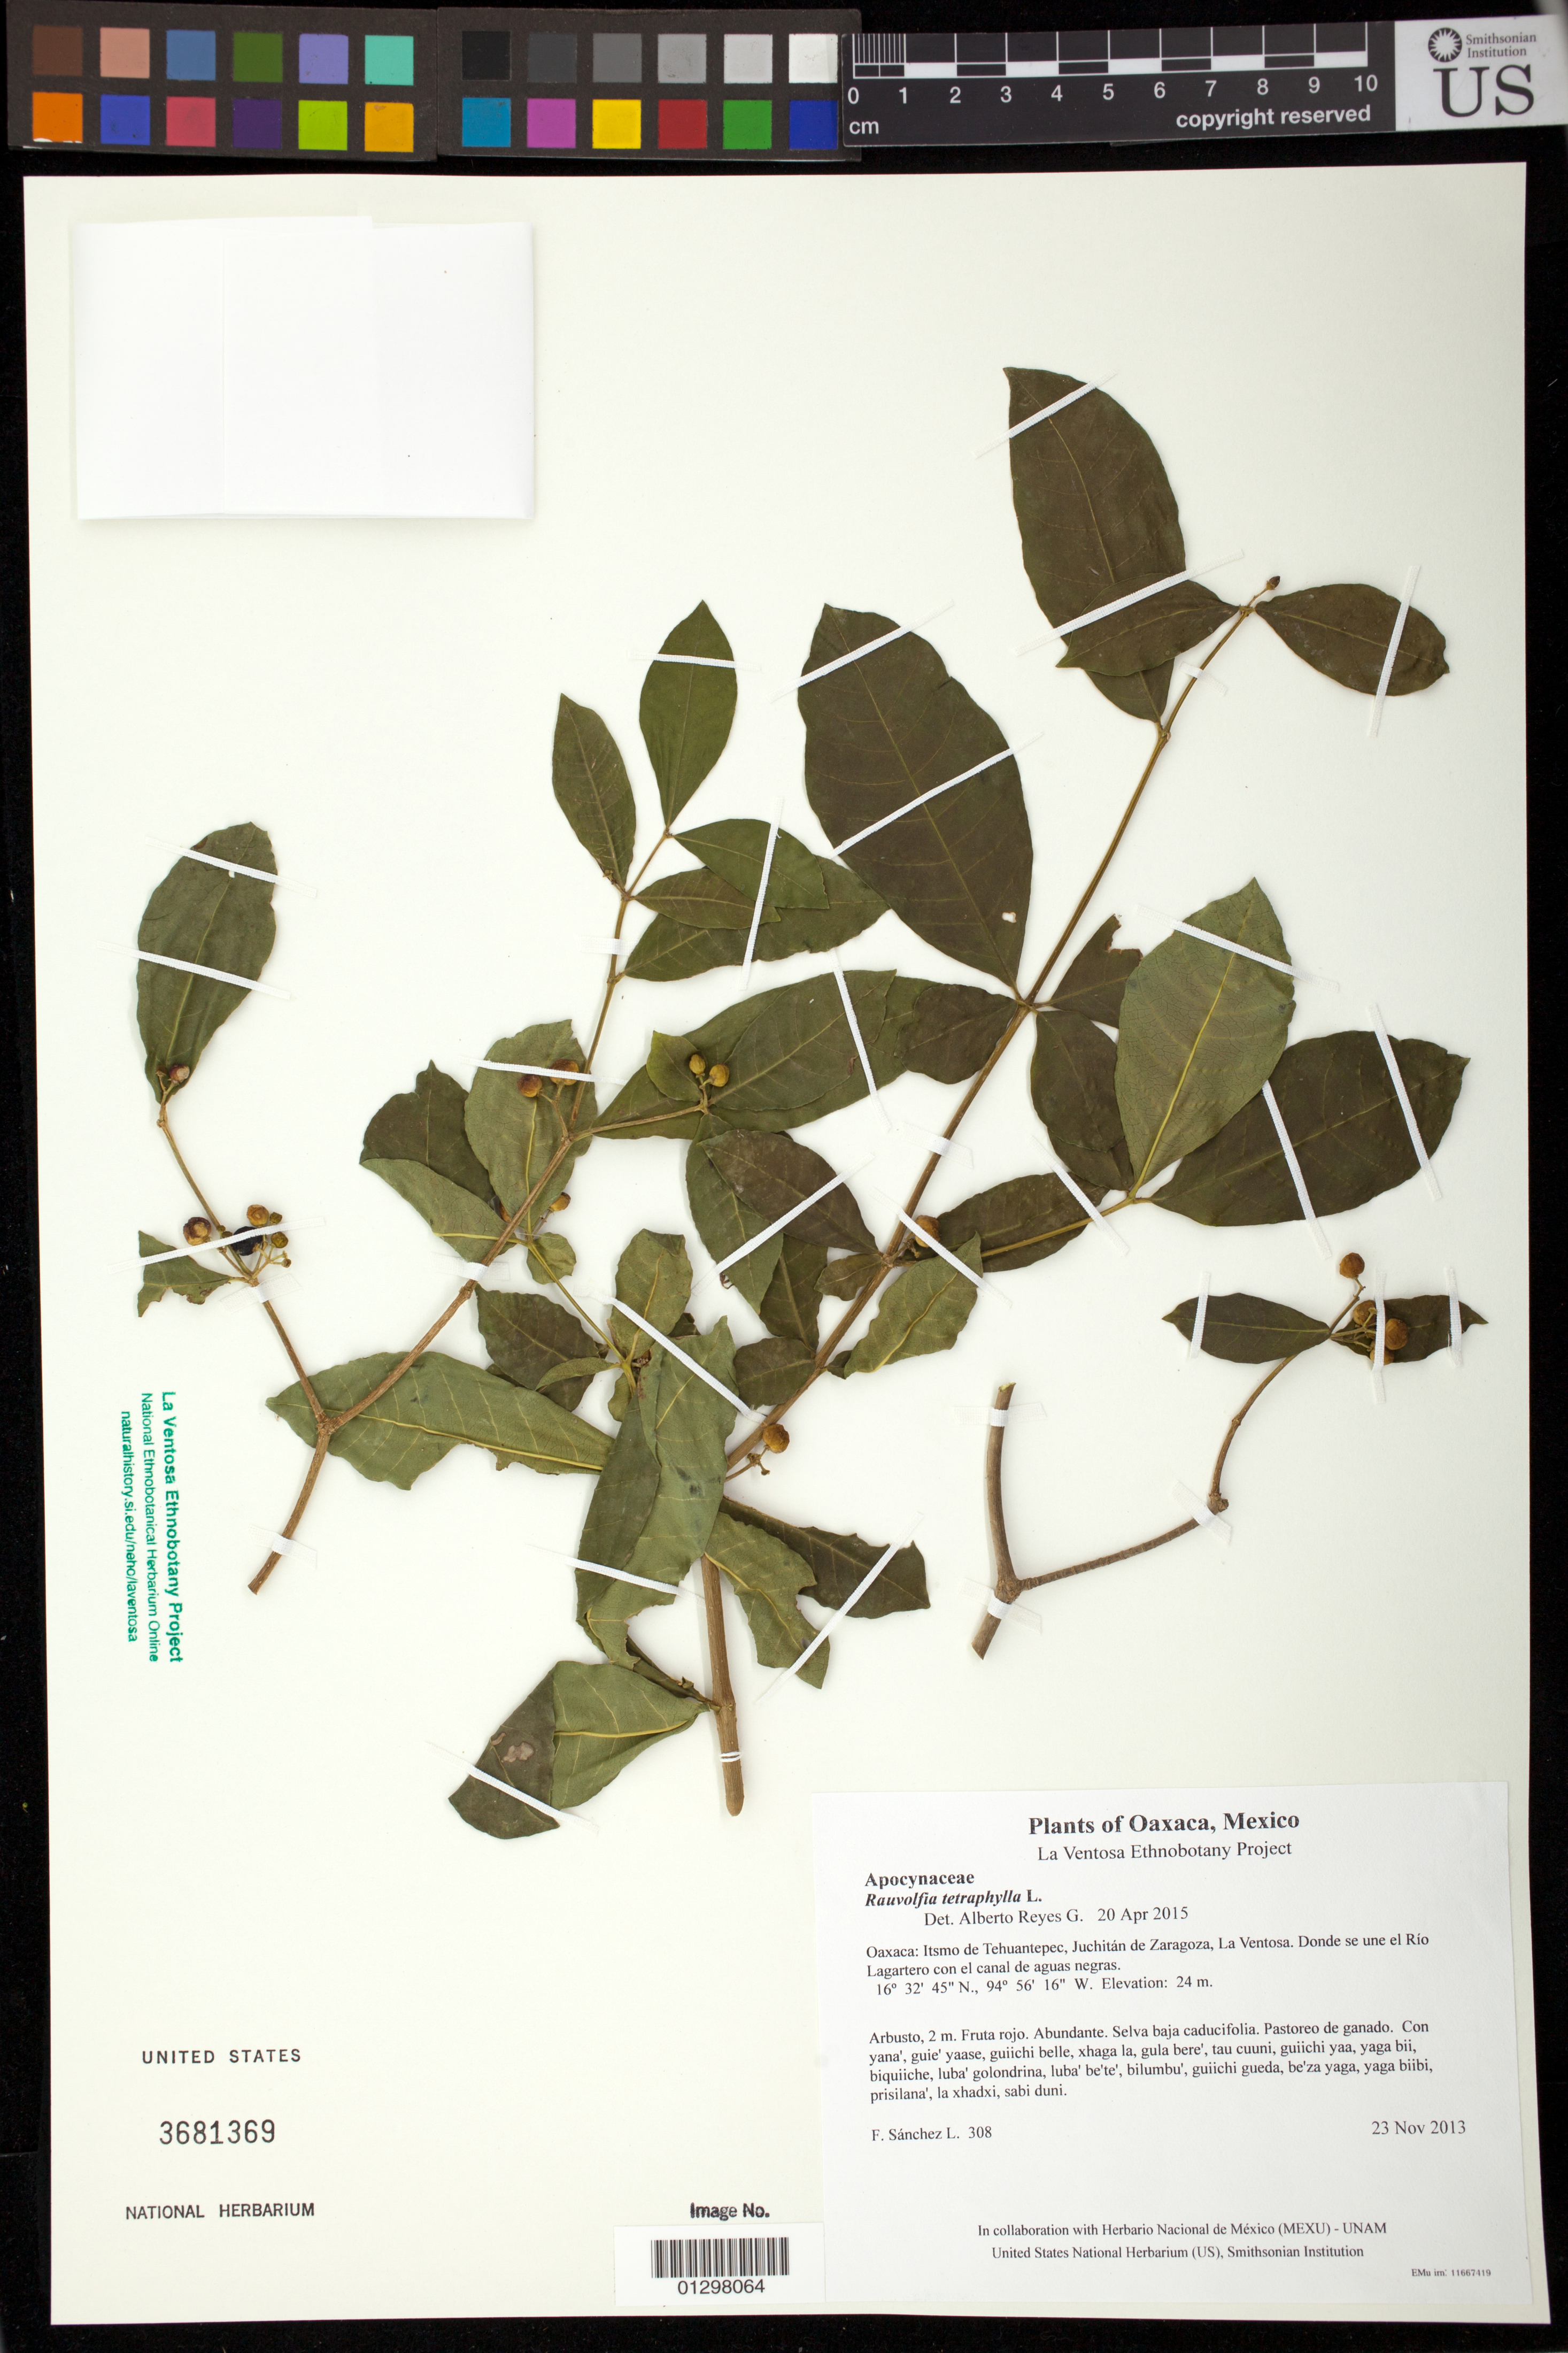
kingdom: Plantae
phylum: Tracheophyta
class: Magnoliopsida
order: Gentianales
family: Apocynaceae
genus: Rauvolfia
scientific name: Rauvolfia tetraphylla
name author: L.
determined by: Reyes García, A.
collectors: F. Sánchez L.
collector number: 308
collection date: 2013-11-23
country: Mexico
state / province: Oaxaca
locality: Itsmo de Tehuantepec, Juchitán de Zaragoza, La Ventosa. Donde se une el Río Lagartero con el canal de aguas negras.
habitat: Selva baja caducifolia. Pastoreo de ganado.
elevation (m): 24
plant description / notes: JEBOT, MEXU, SIPI, US; Yaga bandaga. 2 m. Cuaananaxhi naxiña'. Stale.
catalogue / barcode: US 3681369